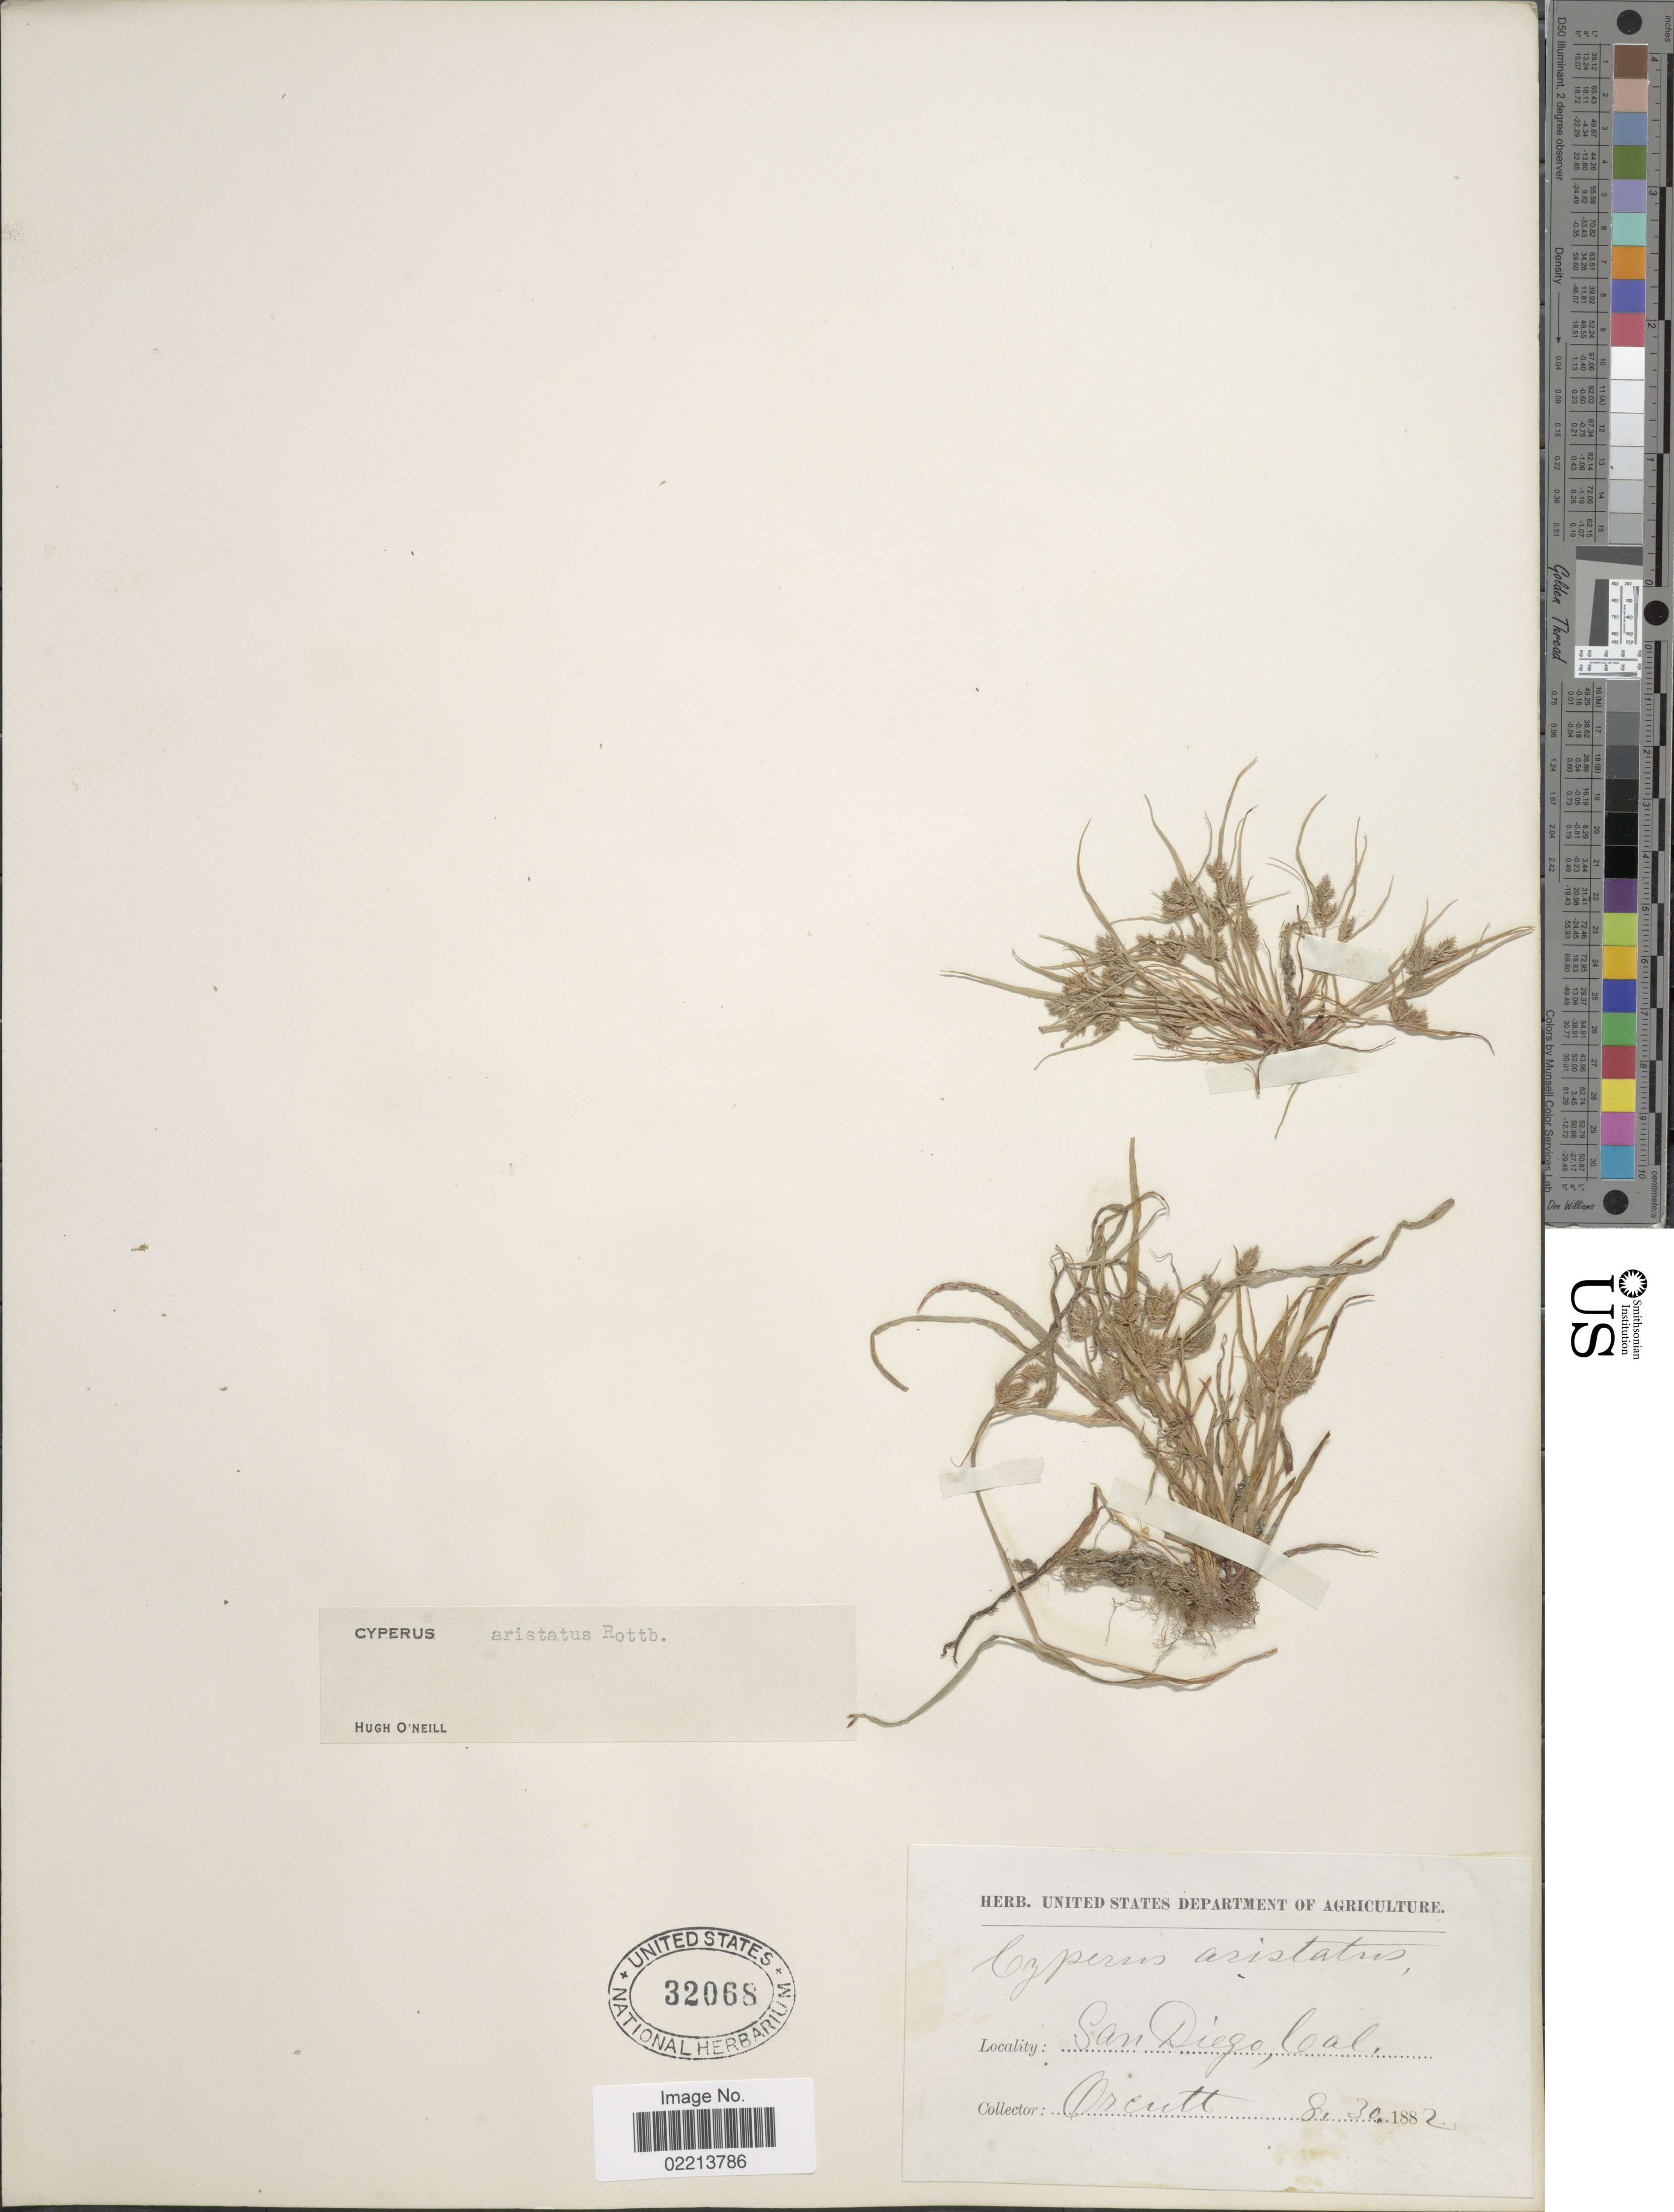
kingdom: Plantae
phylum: Tracheophyta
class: Liliopsida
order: Poales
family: Cyperaceae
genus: Cyperus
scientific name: Cyperus squarrosus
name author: L.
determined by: Strong, Mark T., (BOT), Smithsonian Institution - National Museum of Natural History (UNITED STATES)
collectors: -- Orcutt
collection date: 1882-08-30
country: United States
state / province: California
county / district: San Diego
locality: San Diego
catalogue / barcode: US 32068